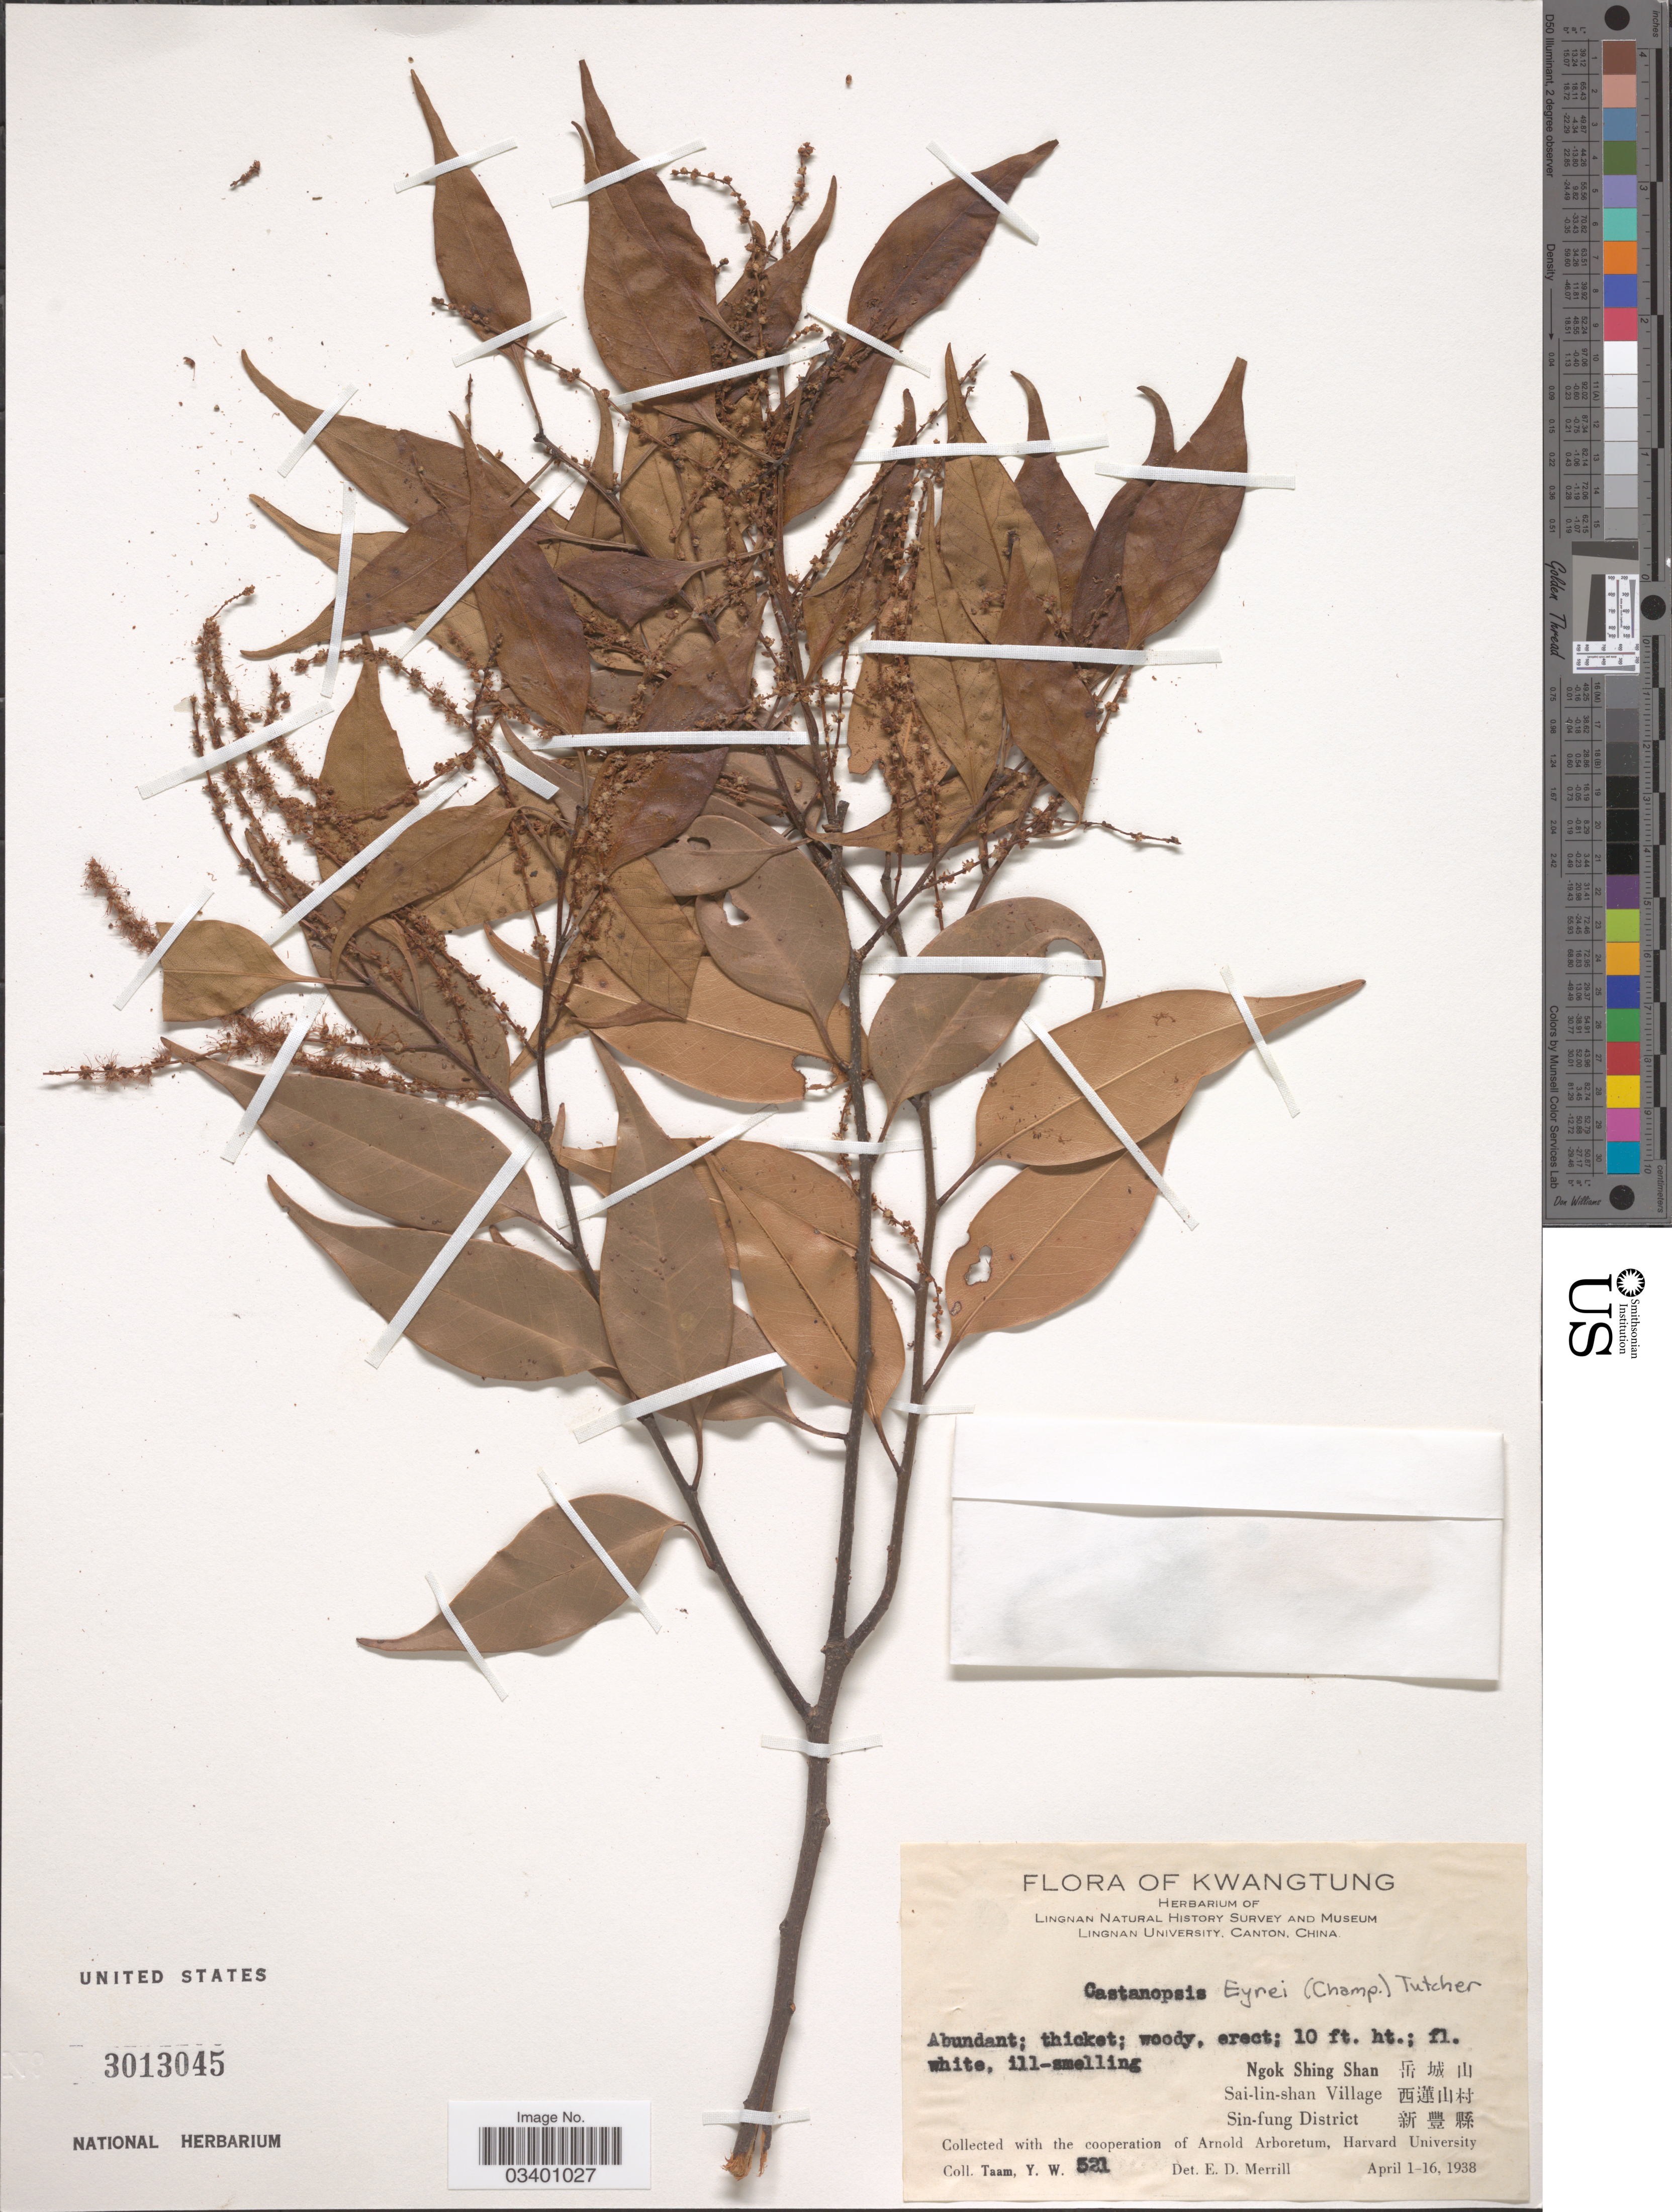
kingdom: Plantae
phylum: Tracheophyta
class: Magnoliopsida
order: Fagales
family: Fagaceae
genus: Castanopsis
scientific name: Castanopsis eyrei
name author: Tutcher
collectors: Y. W. Taam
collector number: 521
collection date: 1938-04-01/1938-04-16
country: China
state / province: Guangdong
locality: Kwangtung. Ngok Shing Shan X, Sai-lin-shan Village X, Sin-fung District X.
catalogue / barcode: US 3013045